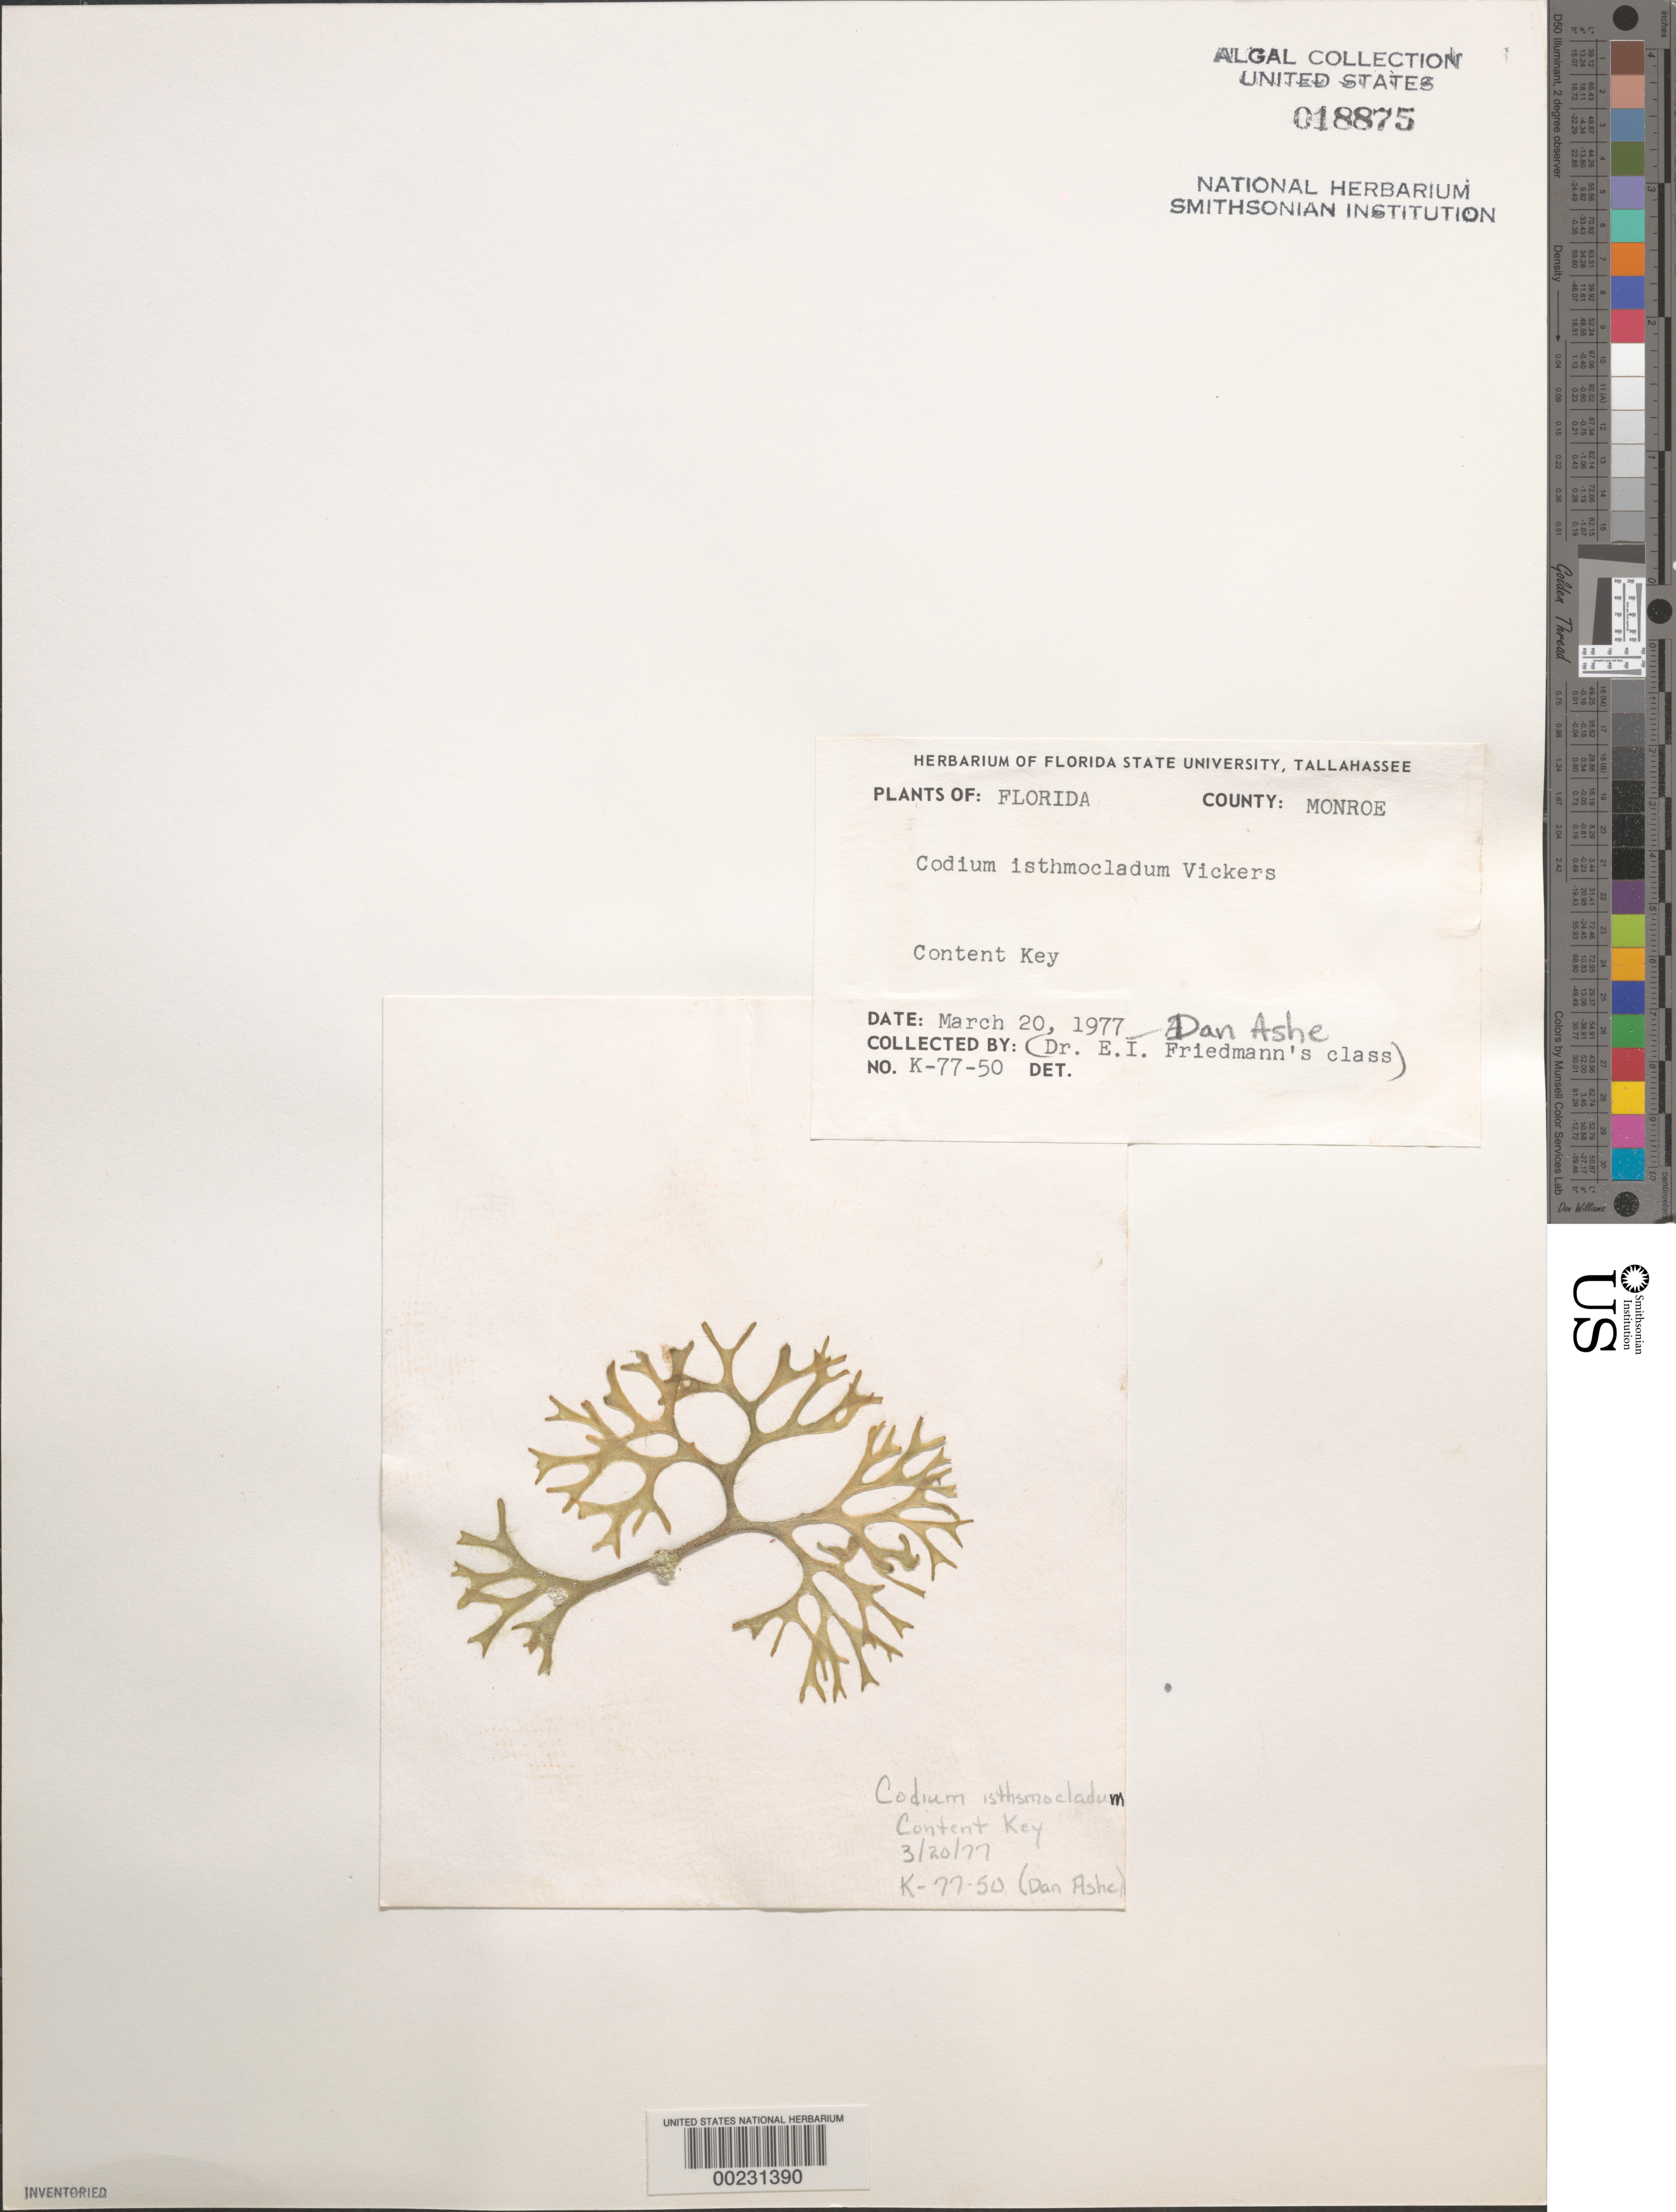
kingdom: Plantae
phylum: Chlorophyta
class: Ulvophyceae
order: Bryopsidales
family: Codiaceae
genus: Codium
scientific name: Codium isthmocladum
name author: Vickers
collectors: D. Ashe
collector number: K-77-50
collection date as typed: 20 Mar 1977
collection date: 1977-03-20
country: United States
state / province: Florida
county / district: Monroe County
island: Content Keys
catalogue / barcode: US 18875